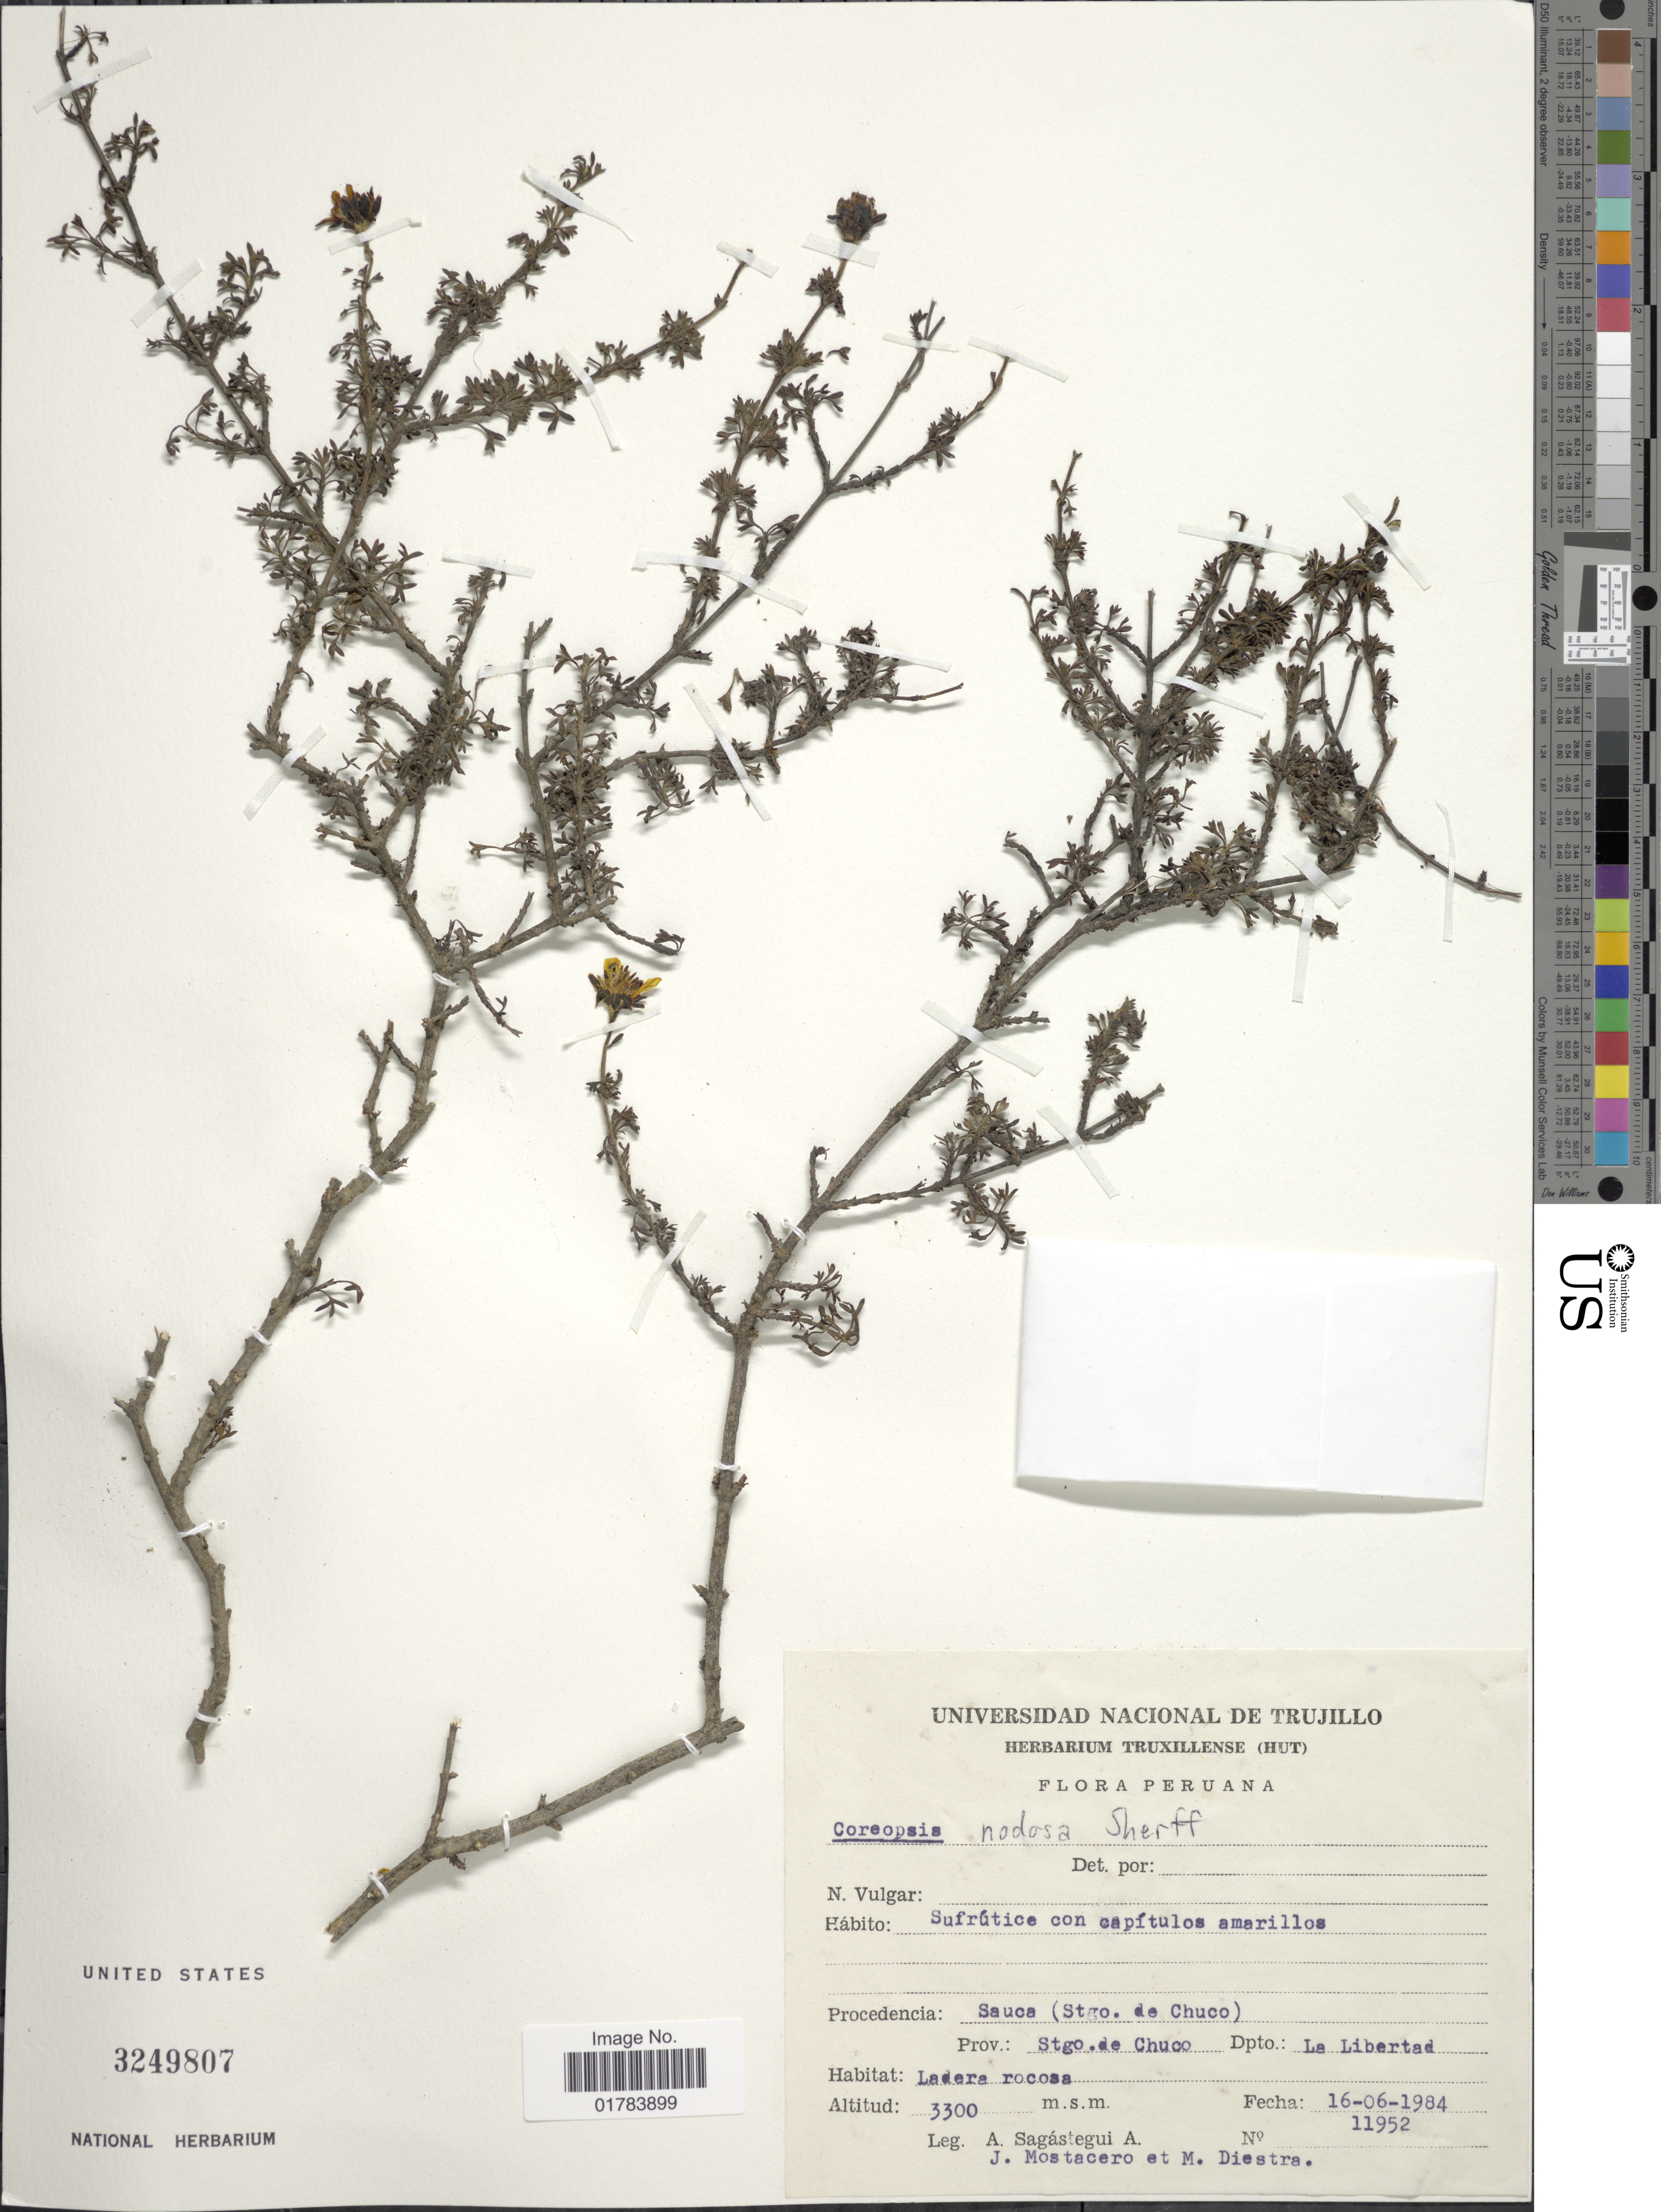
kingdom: Plantae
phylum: Tracheophyta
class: Magnoliopsida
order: Asterales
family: Asteraceae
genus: Coreopsis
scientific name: Coreopsis nodosa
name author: Sherff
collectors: A. Sagástegui A., J. Mostacero & M. Diestra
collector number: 11952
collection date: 1984-06-16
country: Peru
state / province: La Libertad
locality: Procedencia: Sauce (stgo. de Chuco) Prov.: Stgo. de Chuco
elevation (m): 3300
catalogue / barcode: US 3249807